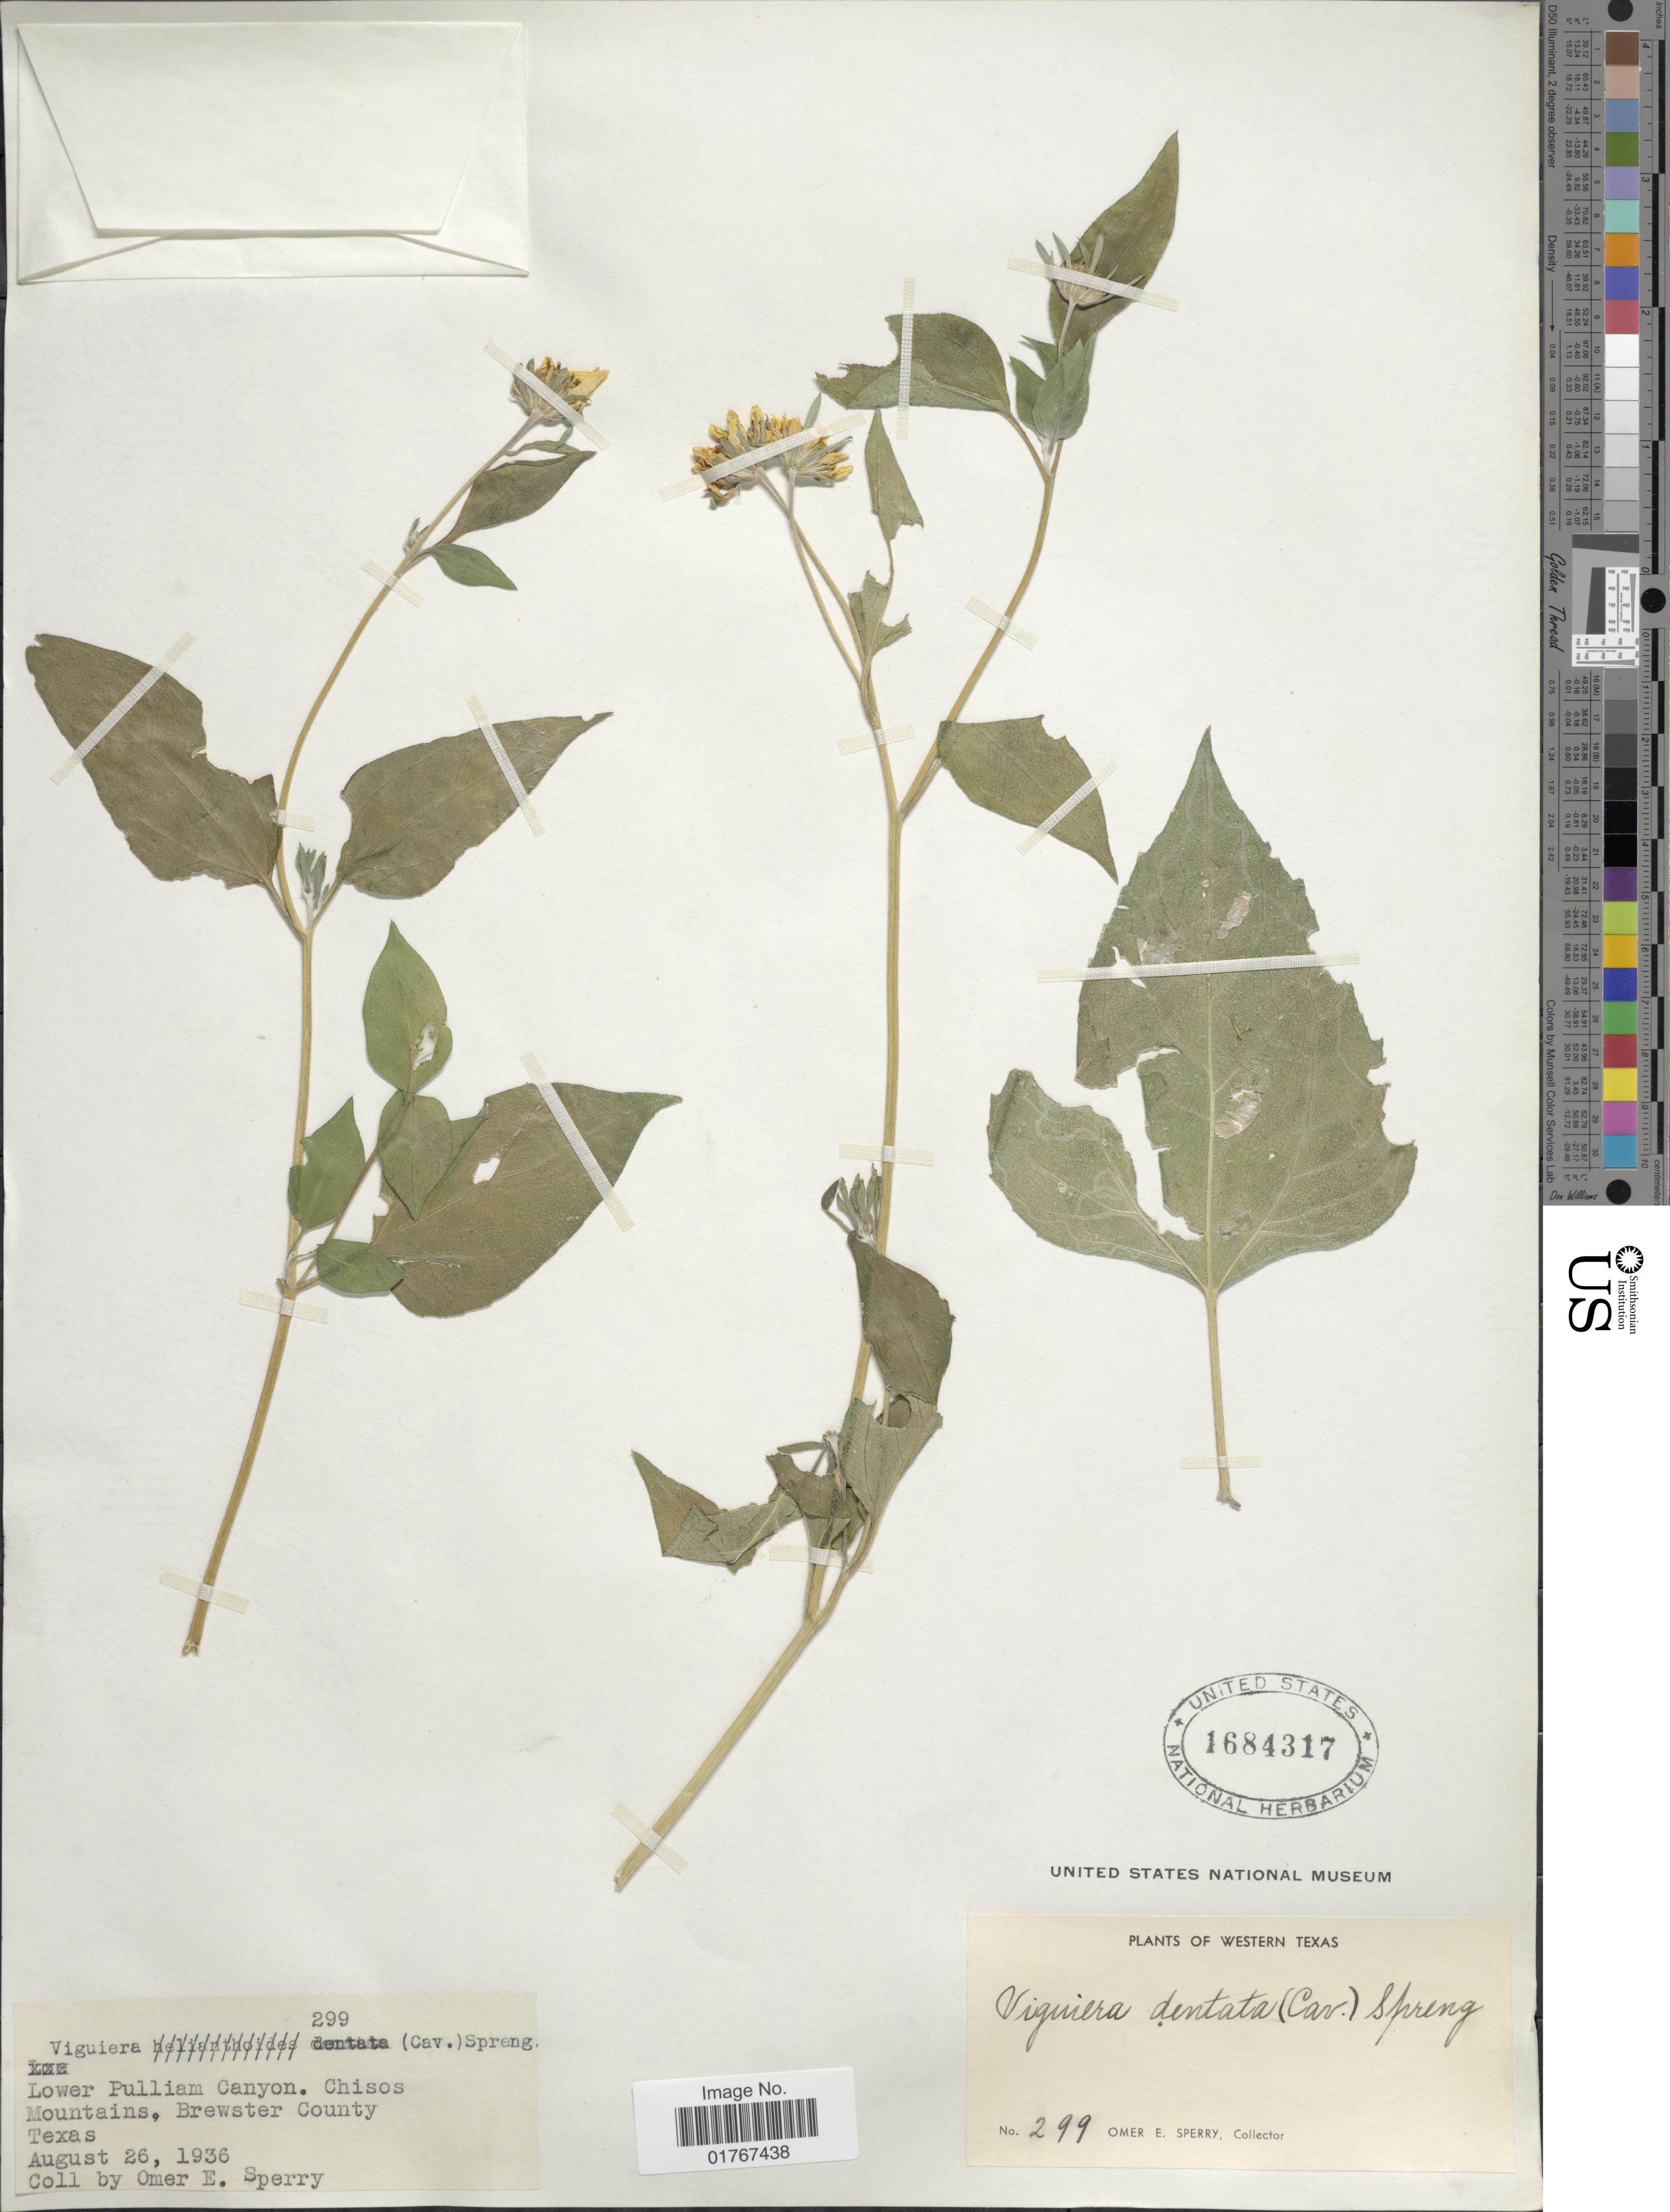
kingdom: Plantae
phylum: Tracheophyta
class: Magnoliopsida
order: Asterales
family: Asteraceae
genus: Viguiera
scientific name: Viguiera dentata var. brevipes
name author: (DC.) S.F. Blake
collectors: O. E. Sperry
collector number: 299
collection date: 1936-08-26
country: United States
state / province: Texas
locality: Western Texas, Lower Pulliam Canyon. Chisos Mountains, Brewster County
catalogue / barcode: US 1684317